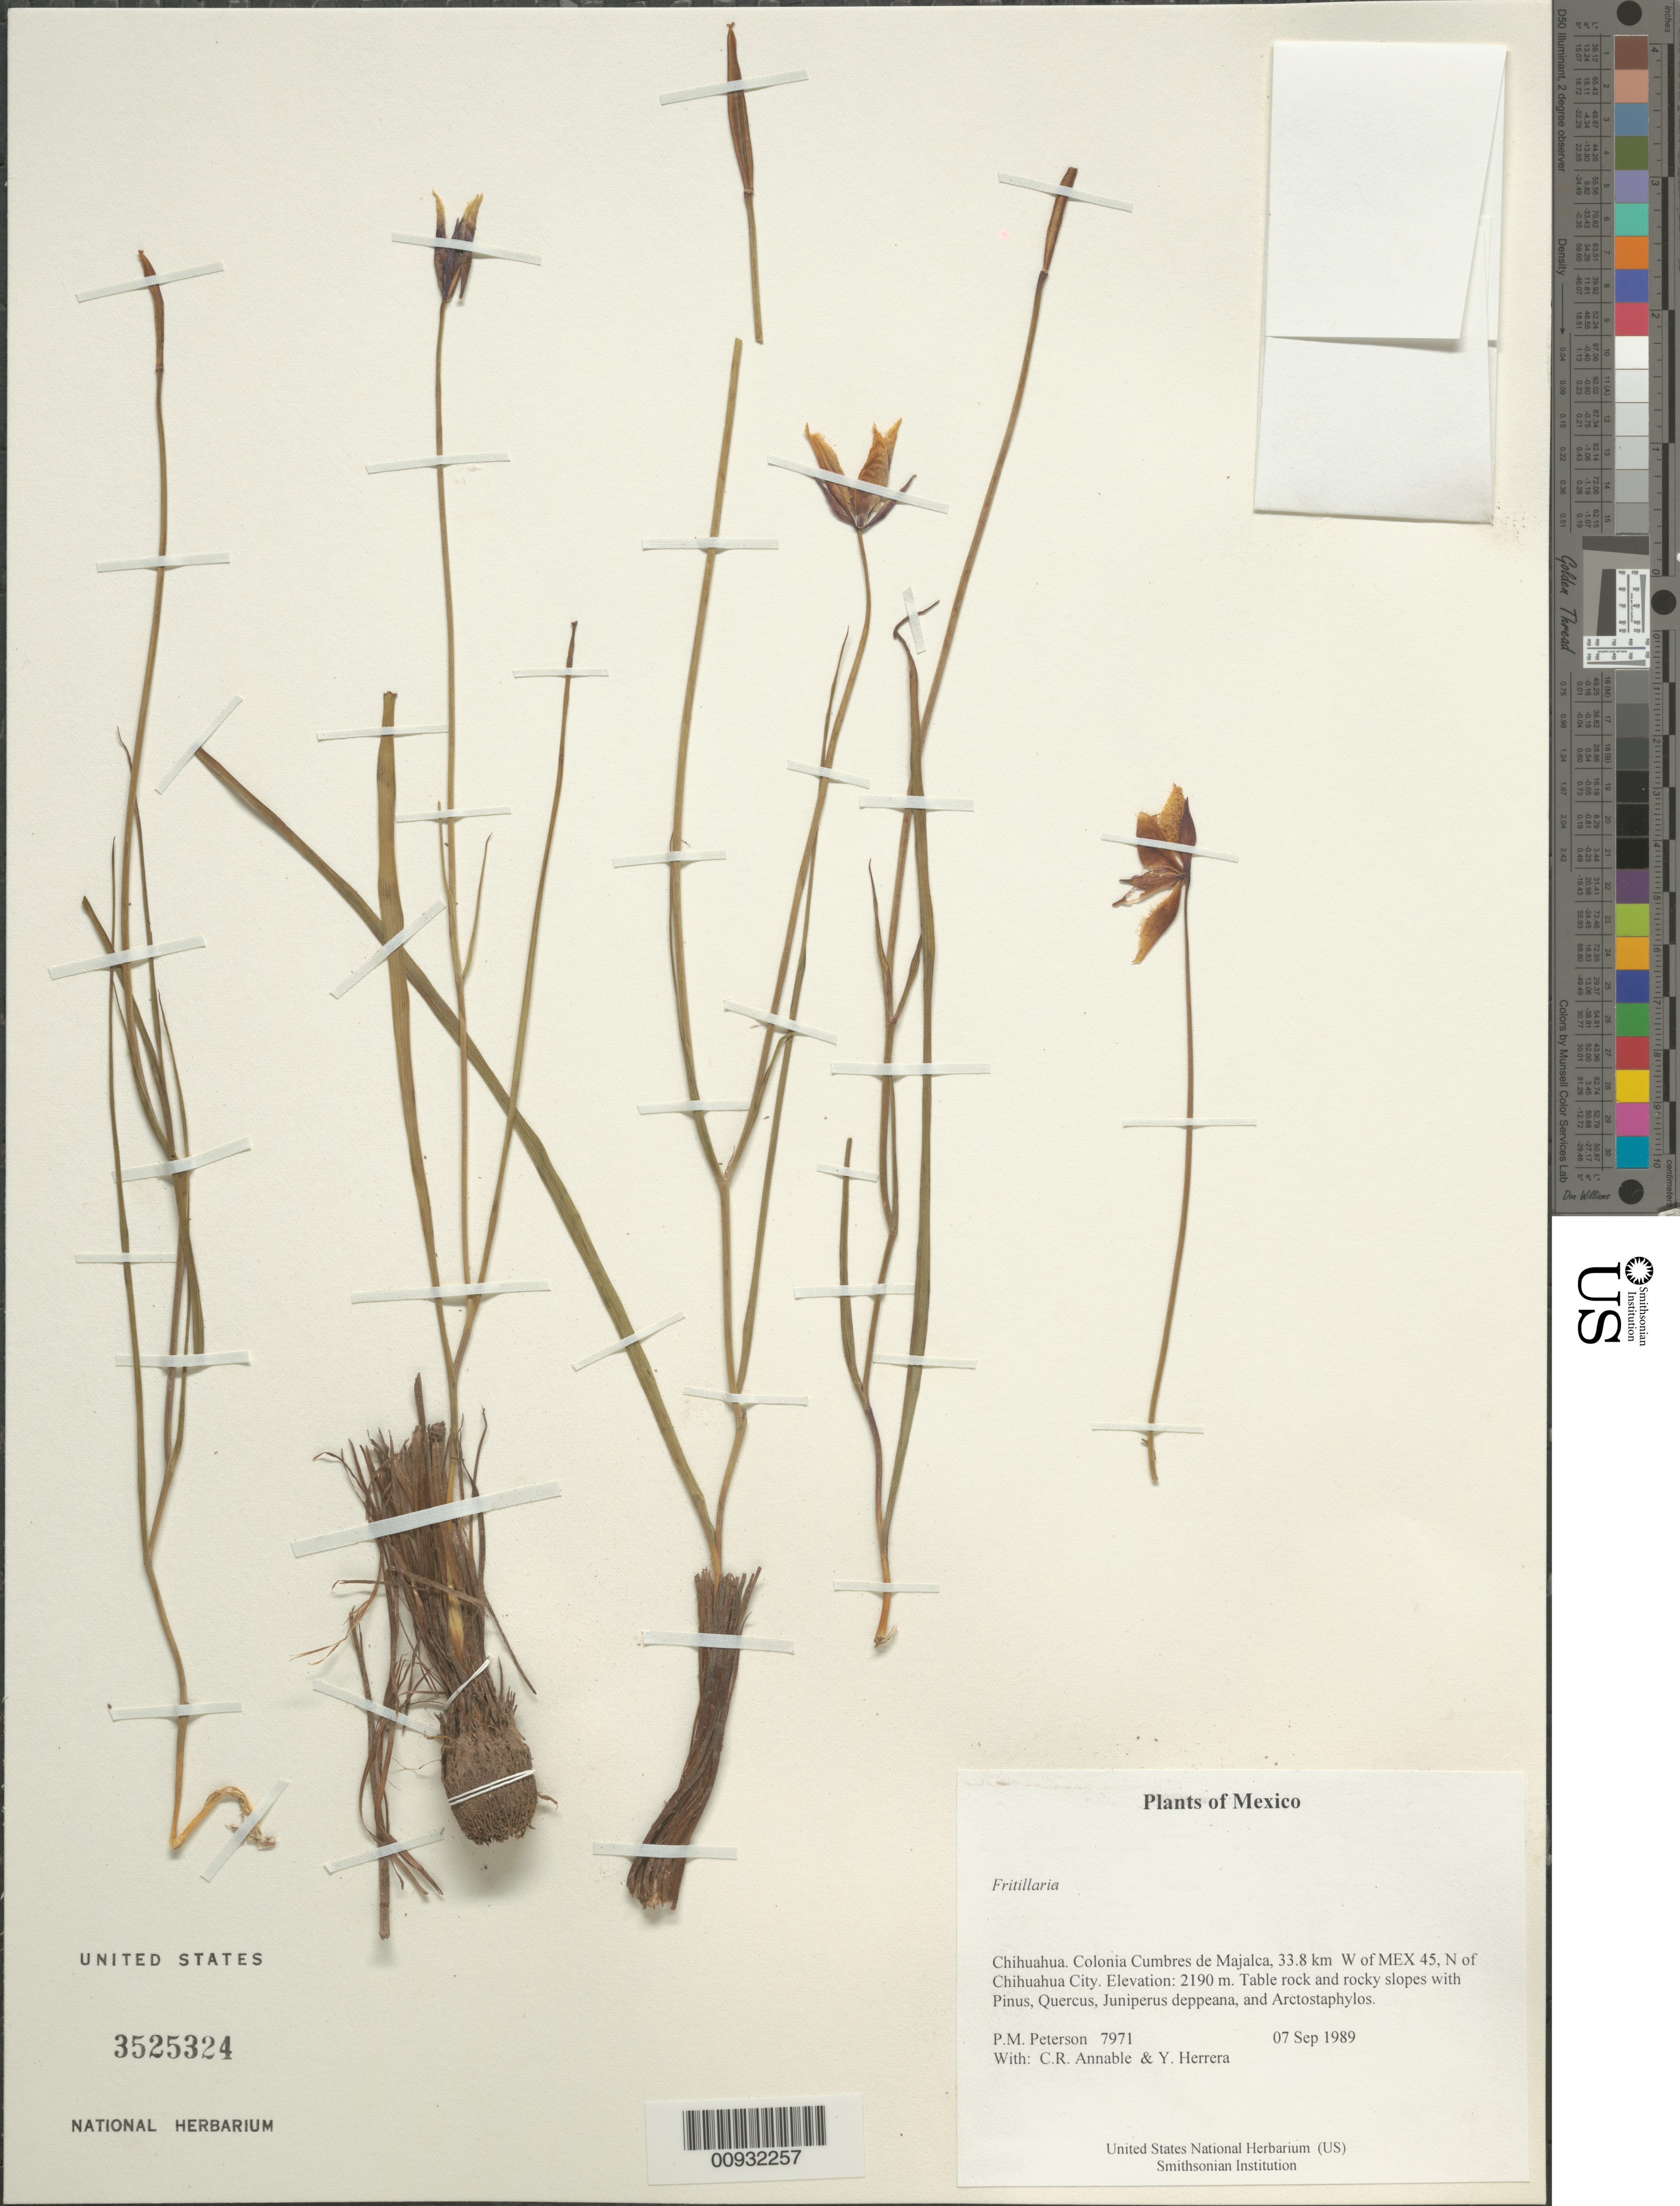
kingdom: Plantae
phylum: Tracheophyta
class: Liliopsida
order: Liliales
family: Liliaceae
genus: Fritillaria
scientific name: Fritillaria sp.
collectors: P. M. Peterson, C. R. Annable & Y. Herrera Arrieta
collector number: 07971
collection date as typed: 07 Sep 1989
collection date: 1989-09-07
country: Mexico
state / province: Chihuahua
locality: Colonia Cumbres de Majalca, 33.8 km W of MEX 45, N of Chihuahua City.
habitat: Table rock and rocky slopes with Pinus, Quercus, Juniperus deppeana, and Arctostaphylos.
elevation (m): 2190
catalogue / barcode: US 3525324